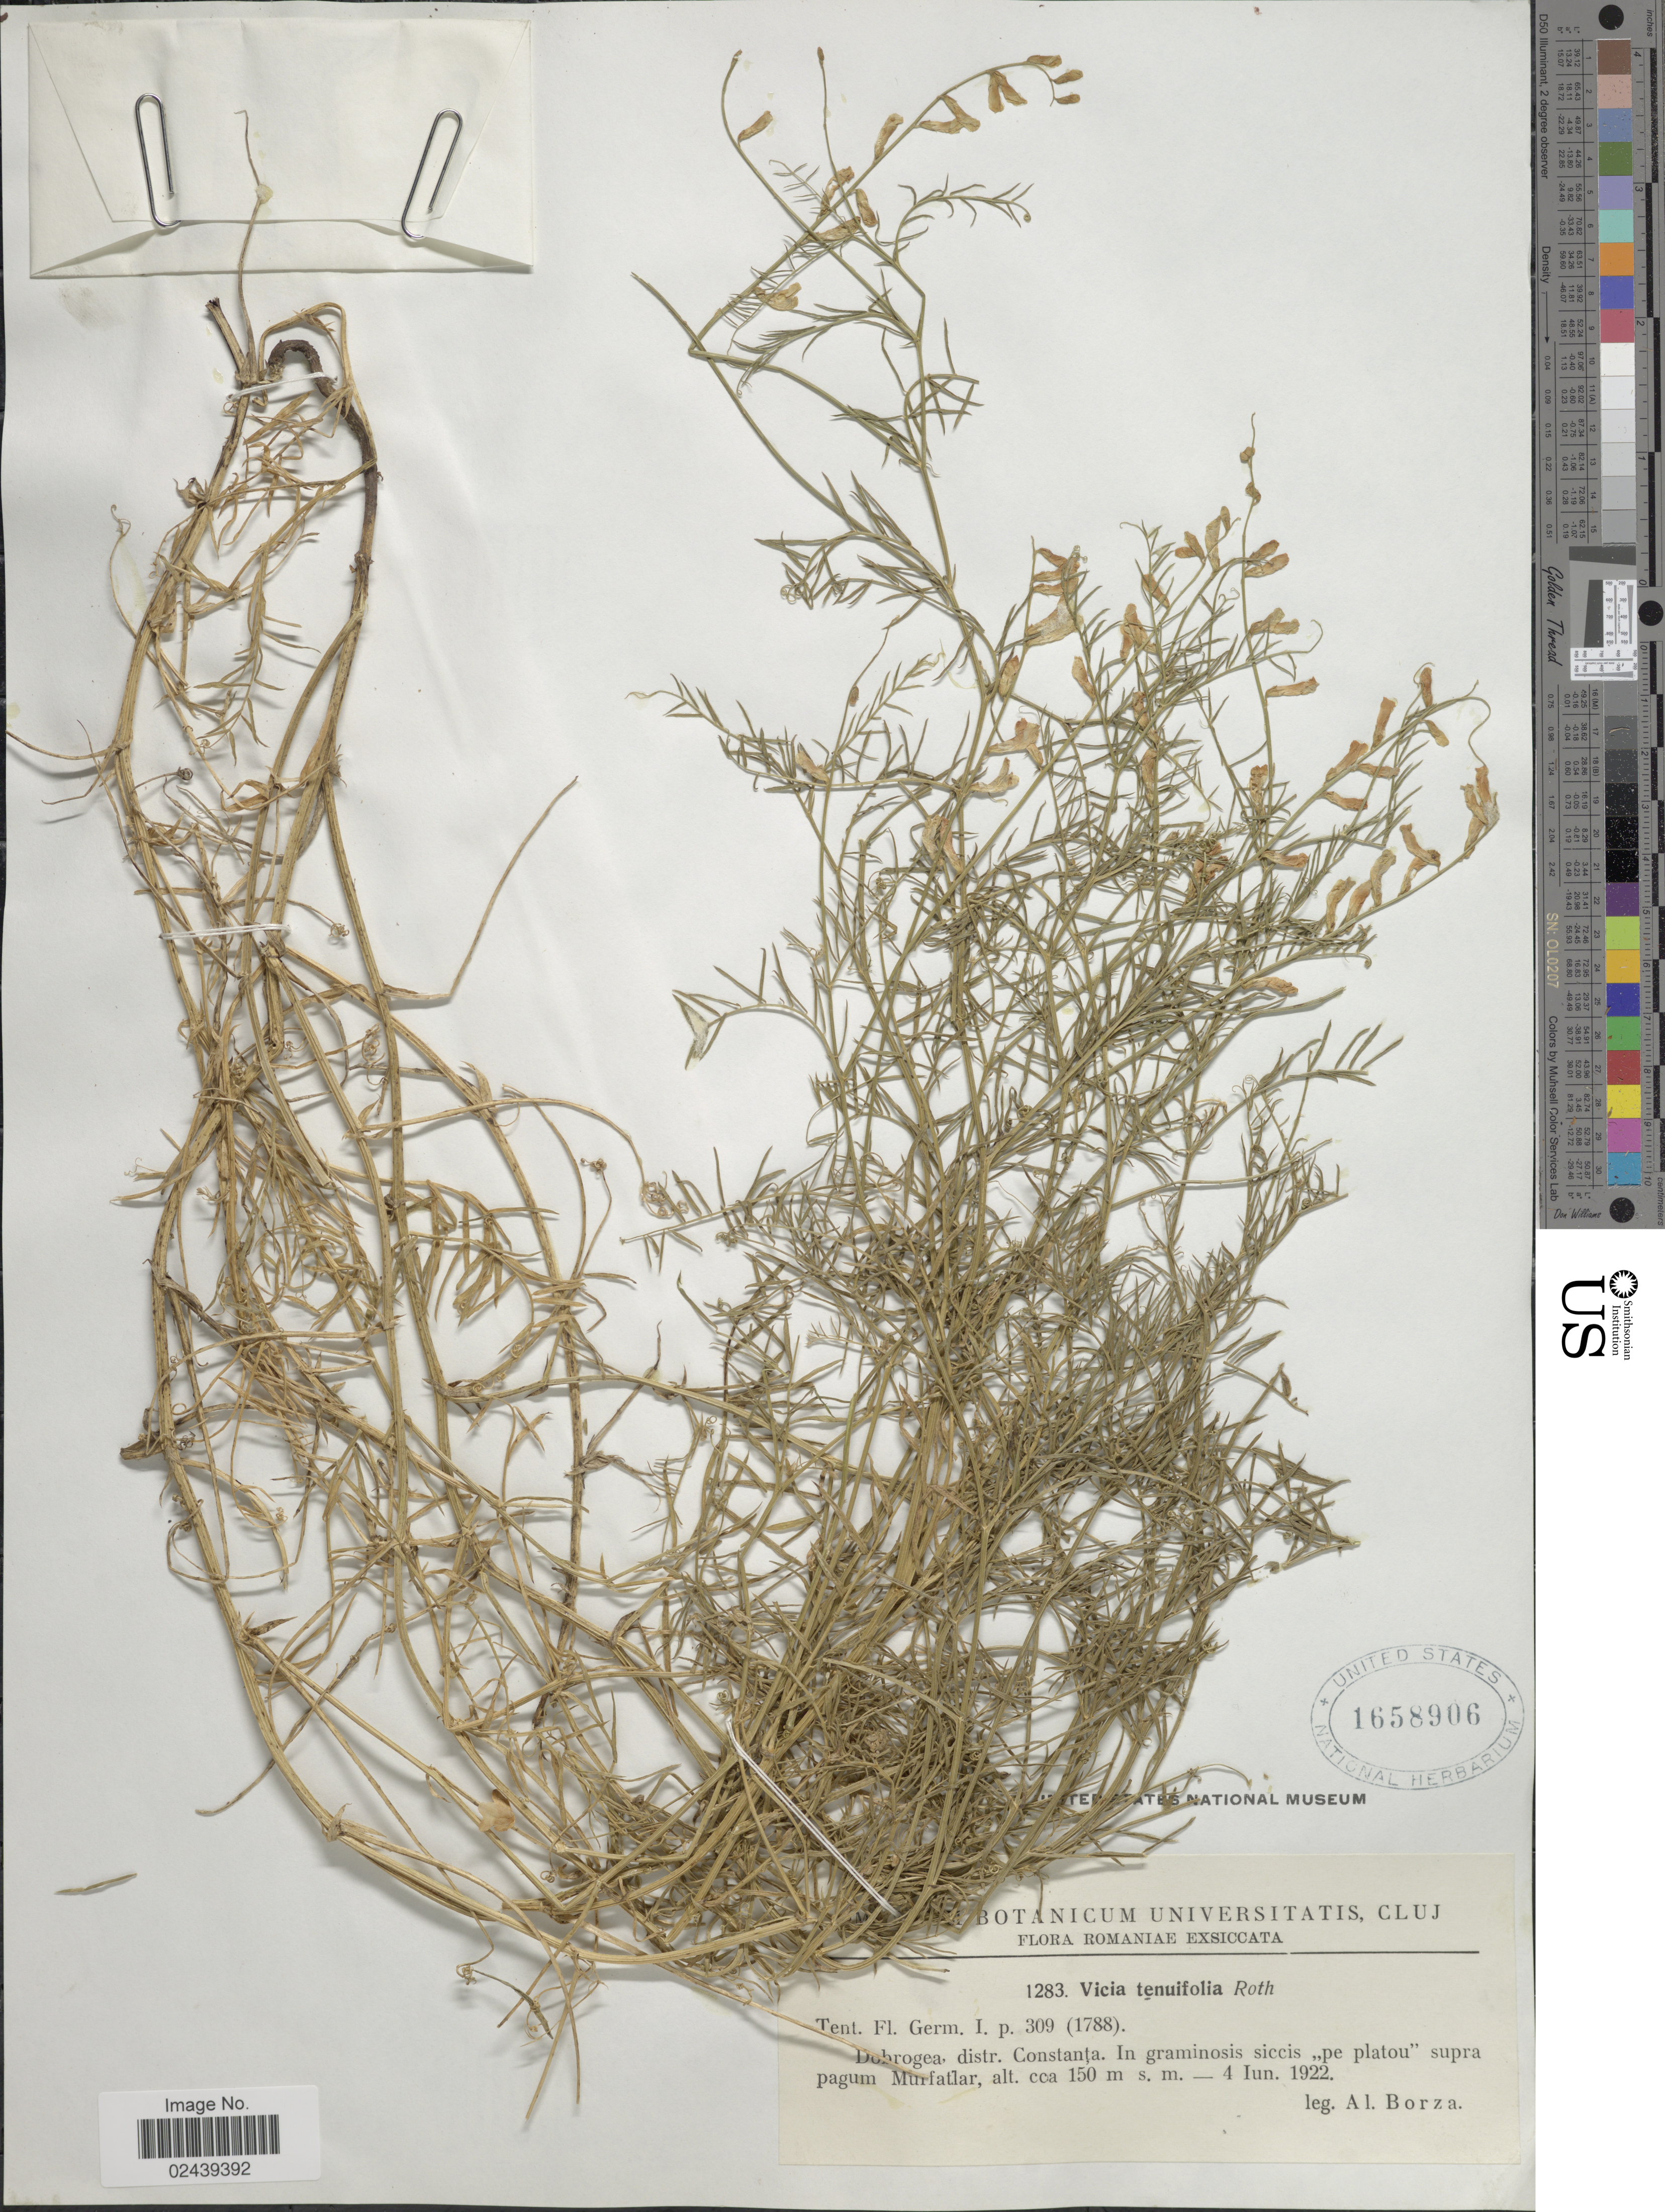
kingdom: Plantae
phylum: Tracheophyta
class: Magnoliopsida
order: Fabales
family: Fabaceae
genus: Vicia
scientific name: Vicia tenuifolia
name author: Ten.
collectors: A. Borza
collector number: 1283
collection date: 1922-06-04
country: Romania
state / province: Constanta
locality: Romaniae, Dpbrogea, distr. Constanta, In graminosis siccis, pe platou supra pagum Murfatlar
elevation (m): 150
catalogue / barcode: US 1658906